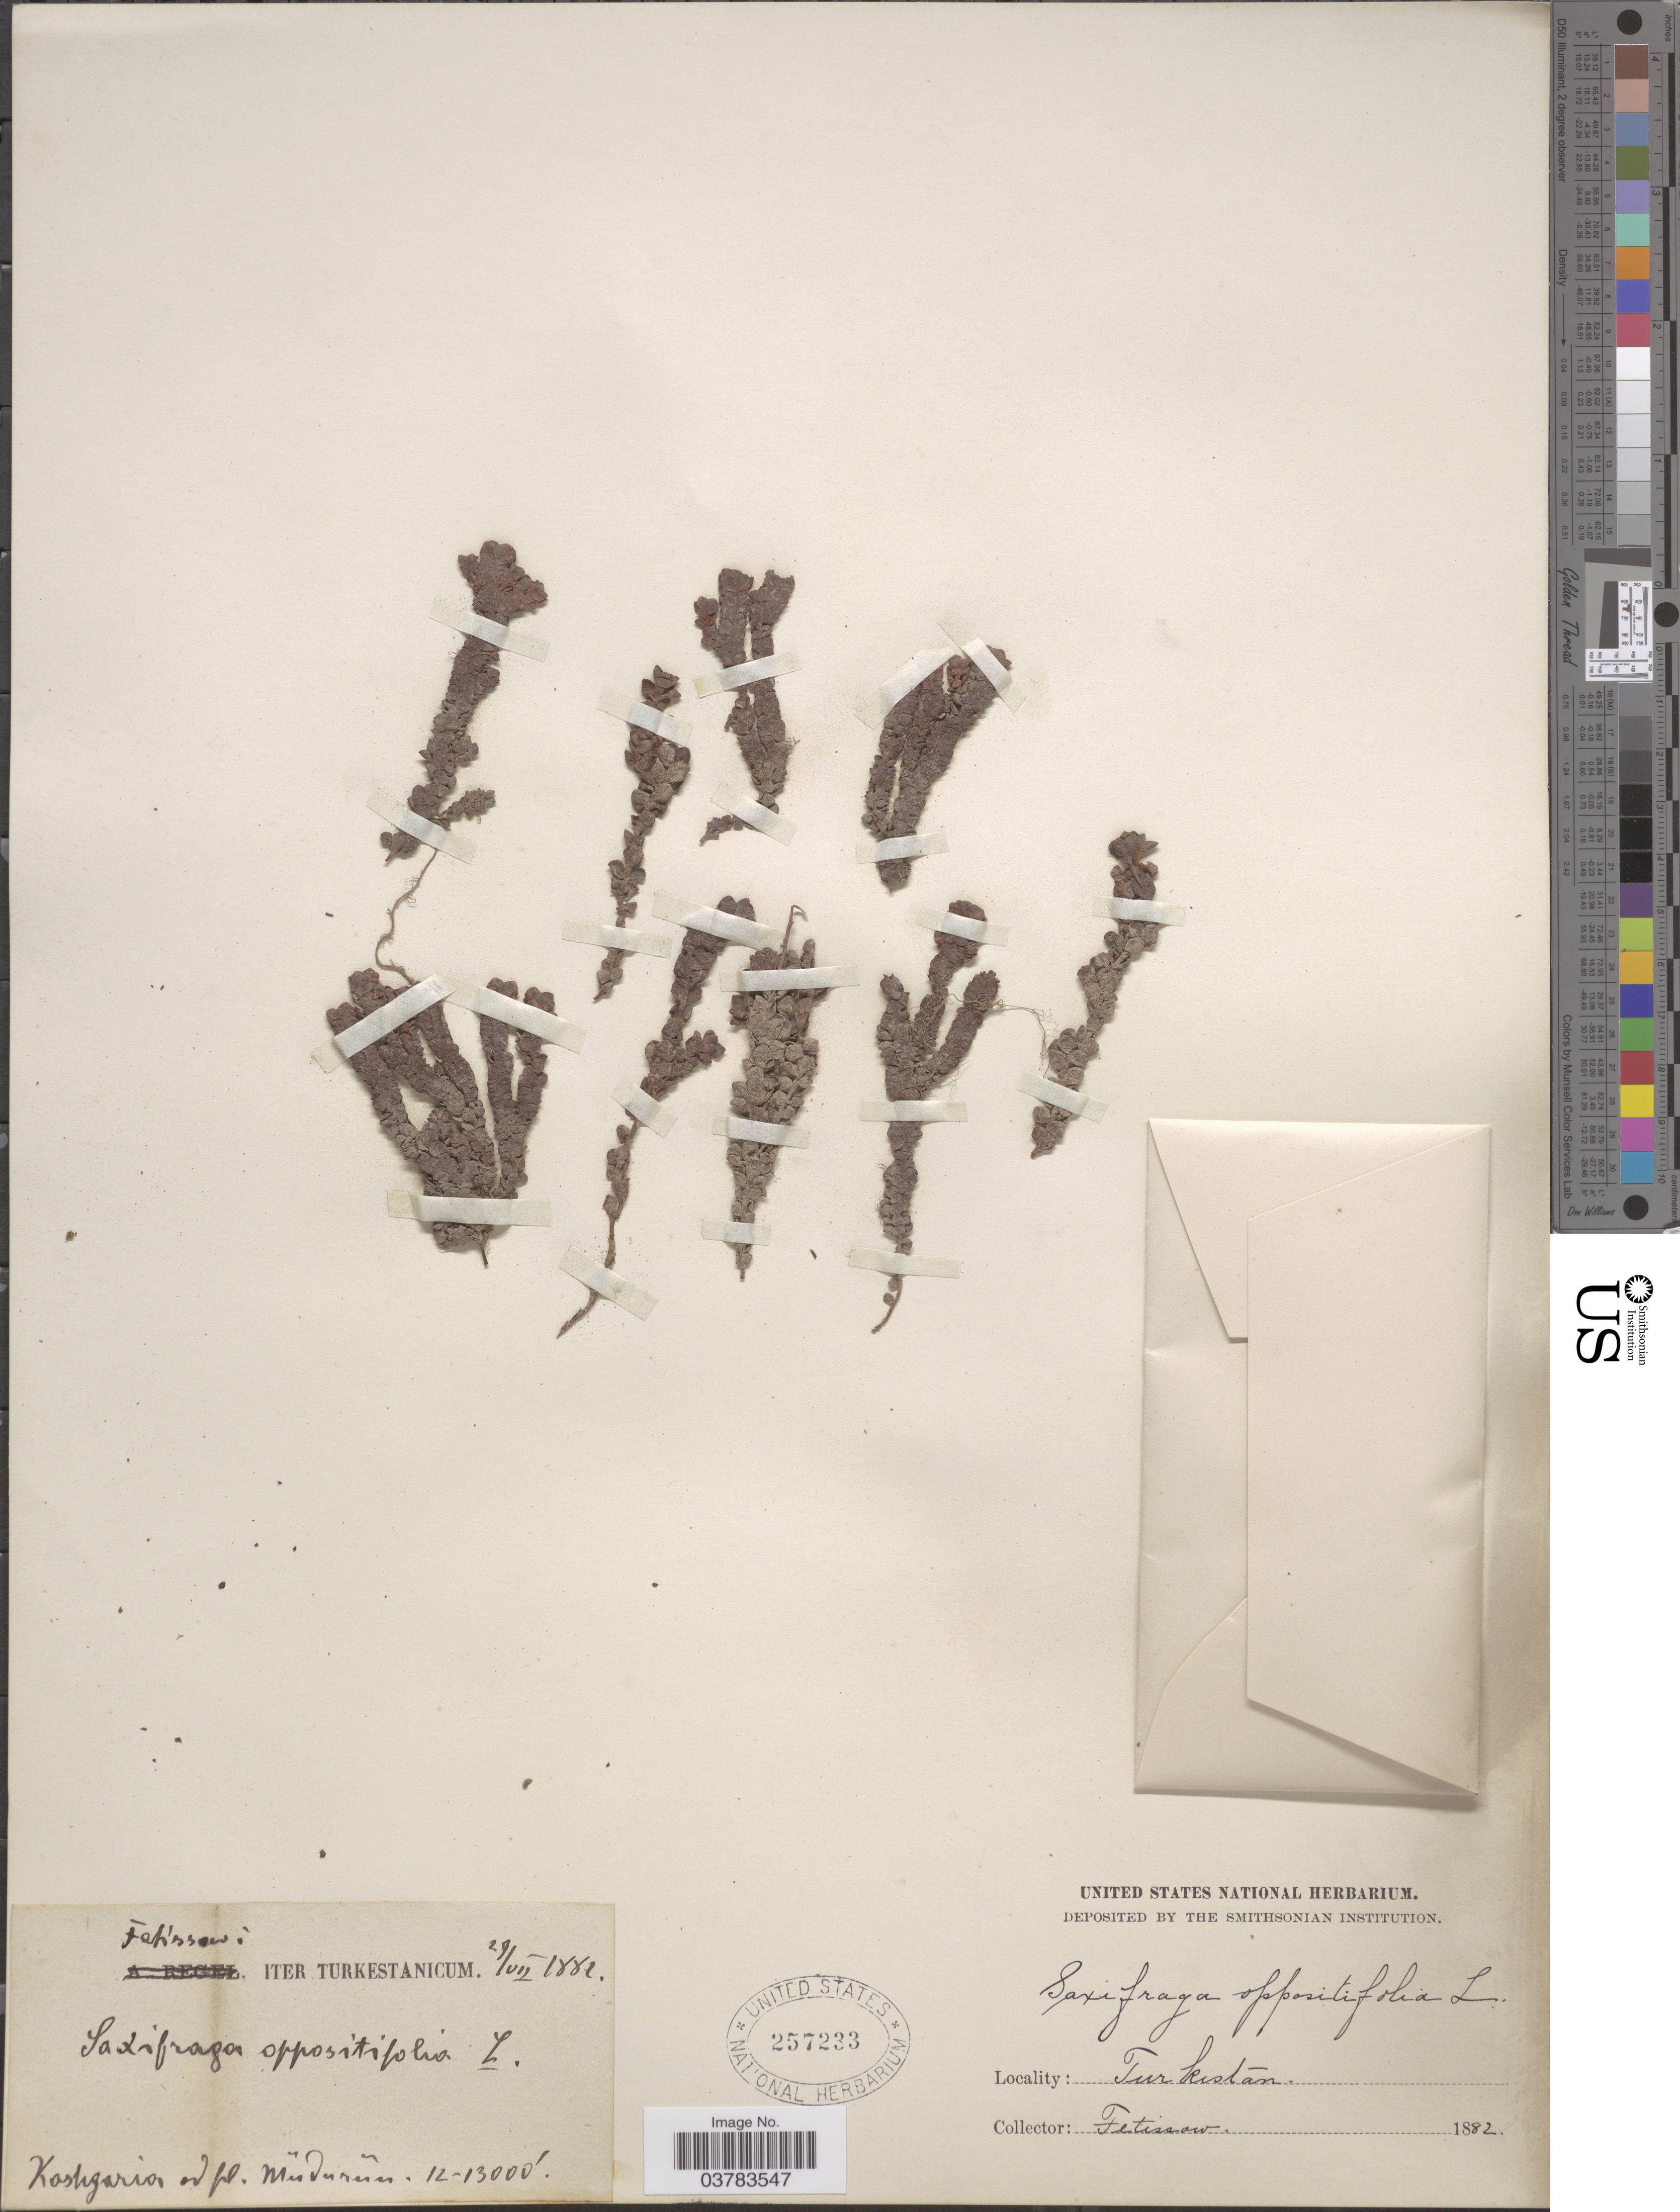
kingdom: Plantae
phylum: Tracheophyta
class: Magnoliopsida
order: Saxifragales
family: Saxifragaceae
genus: Saxifraga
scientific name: Saxifraga oppositifolia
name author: L.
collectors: -. Fetissow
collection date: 1882-07-29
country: Turkey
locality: Iter Turkestanicum. Koshgaria [interpreted] ad fl. Müdurnu. Turkistan.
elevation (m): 3658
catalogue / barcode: US 257233